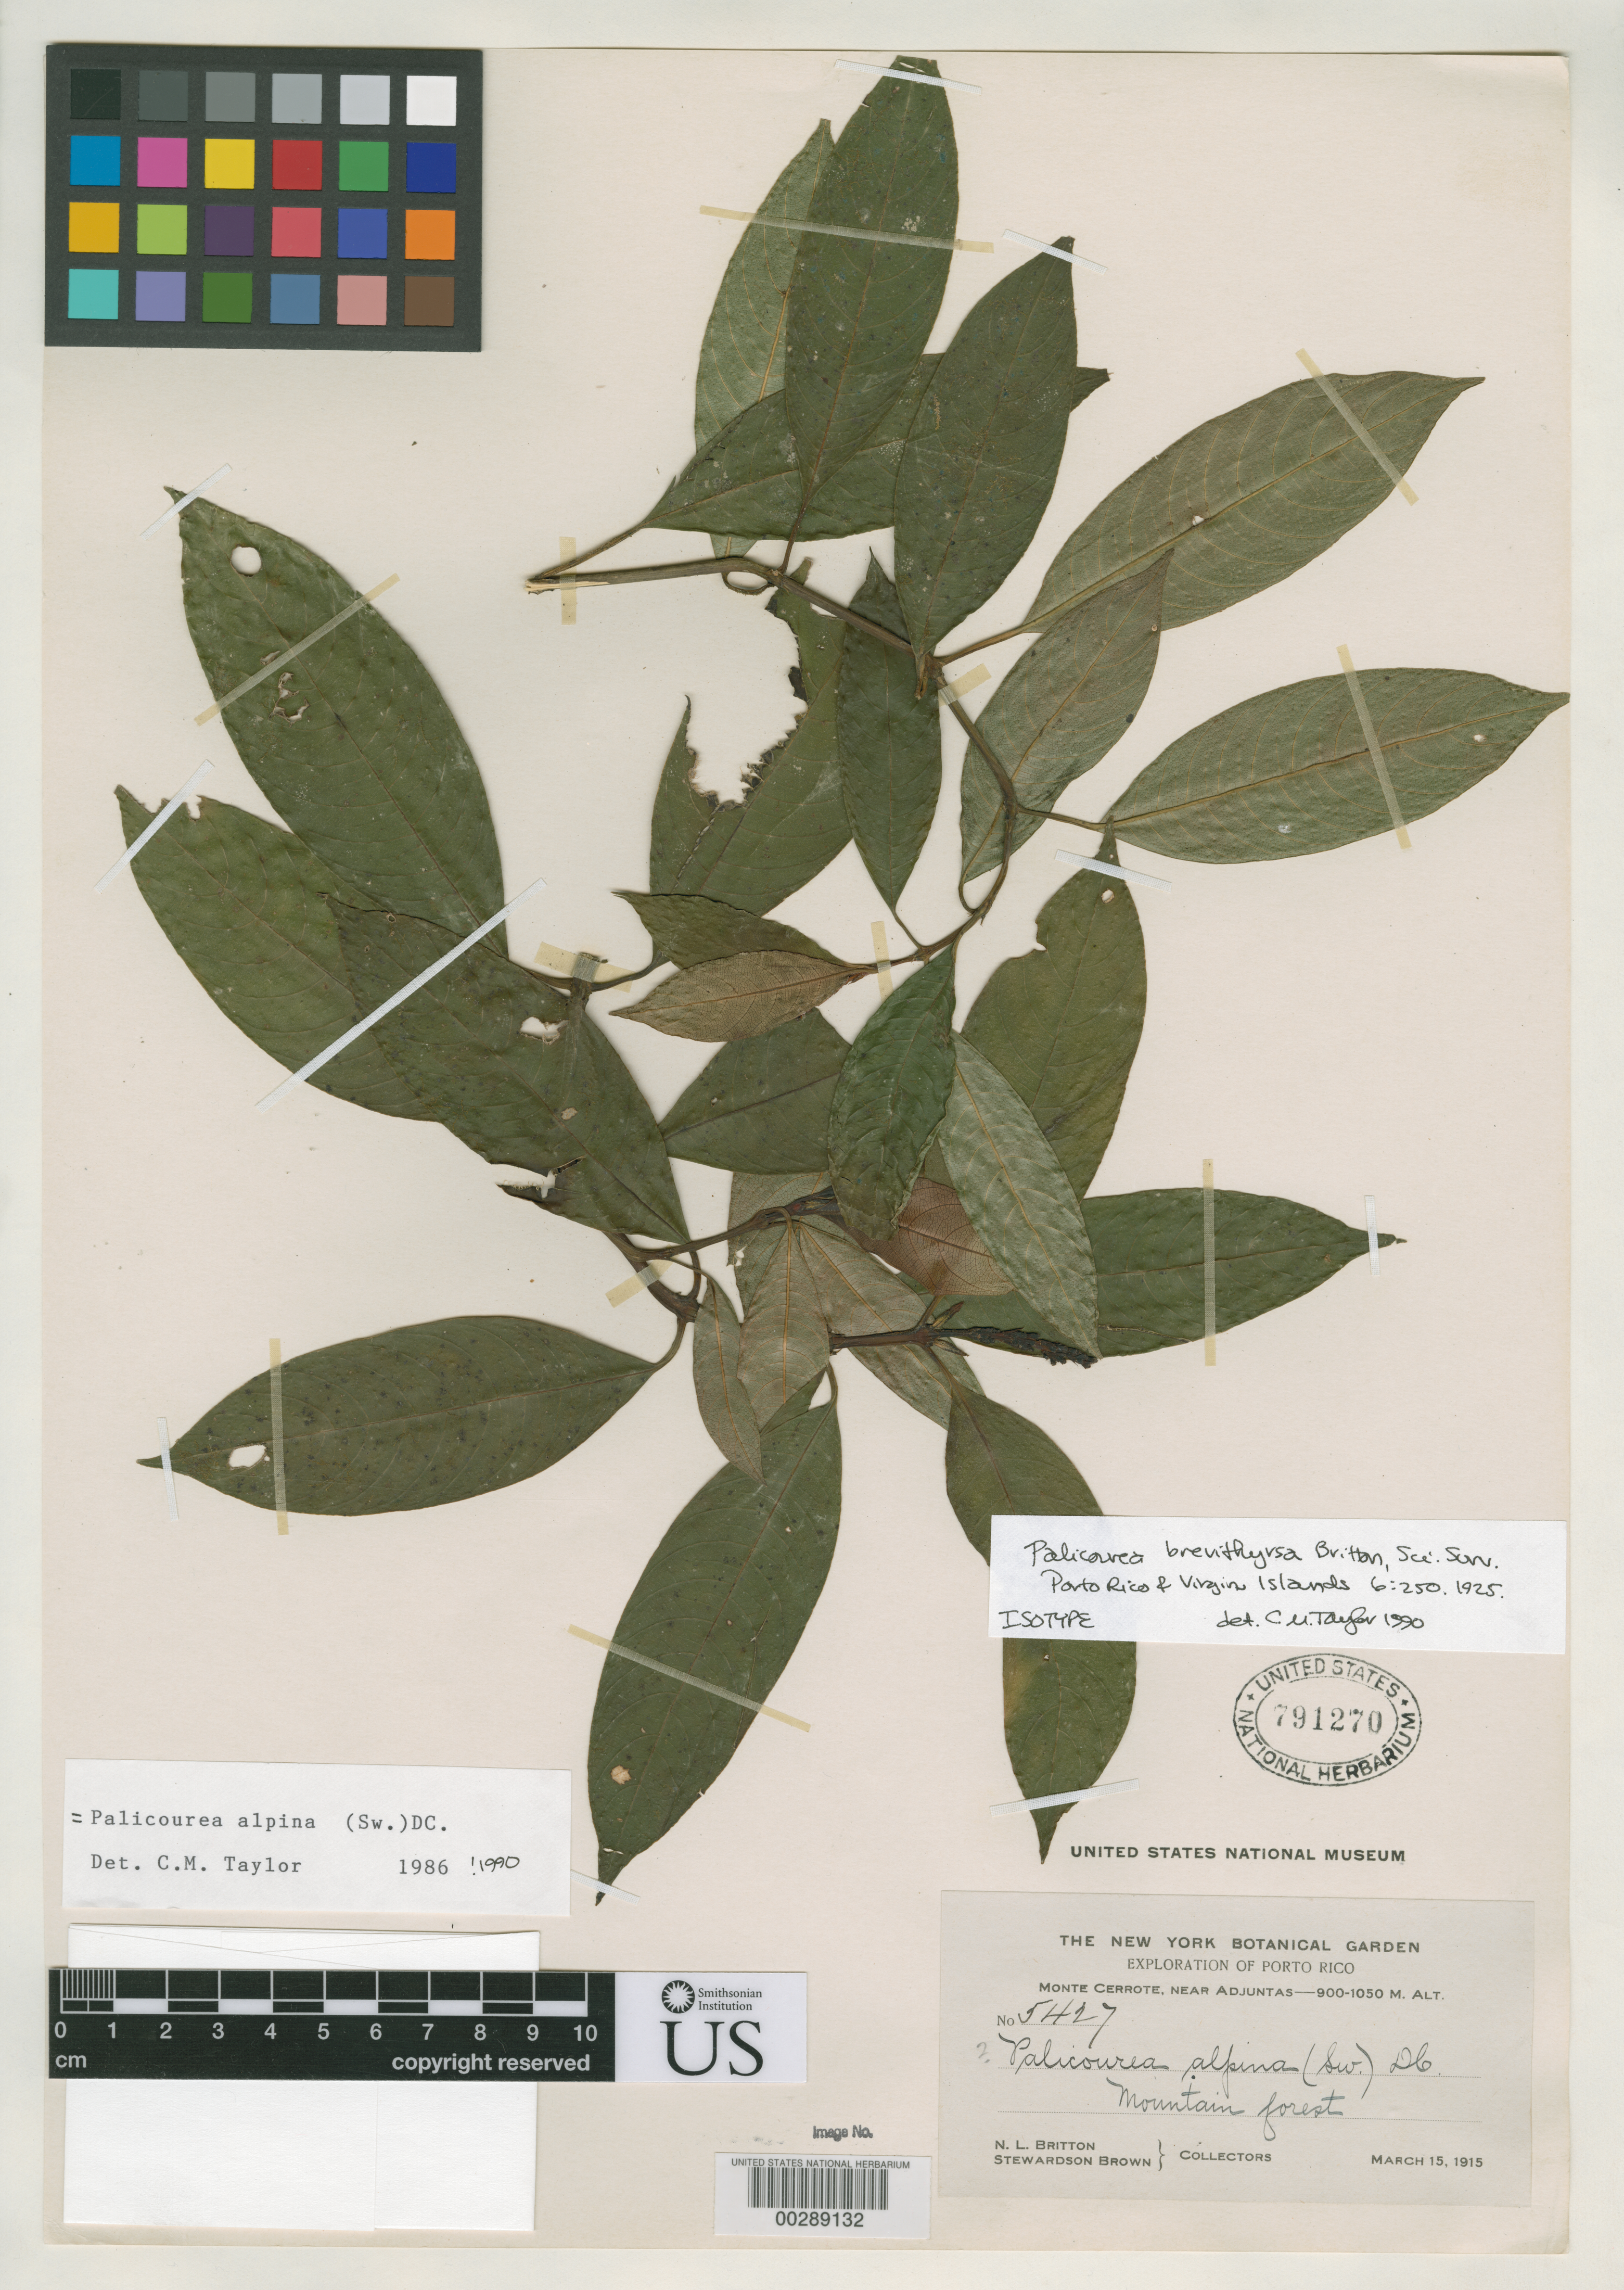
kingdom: Plantae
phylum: Tracheophyta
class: Magnoliopsida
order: Gentianales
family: Rubiaceae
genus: Palicourea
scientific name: Palicourea brevithyrsa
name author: Britton & Standl. in Britton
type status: Isotype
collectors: N. Britton & S. Brown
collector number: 5427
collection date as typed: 15 Mar 1915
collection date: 1915-03-15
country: Puerto Rico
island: Greater Antilles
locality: Monte cerrote, near Adjuntas.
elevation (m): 900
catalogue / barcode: US 791270